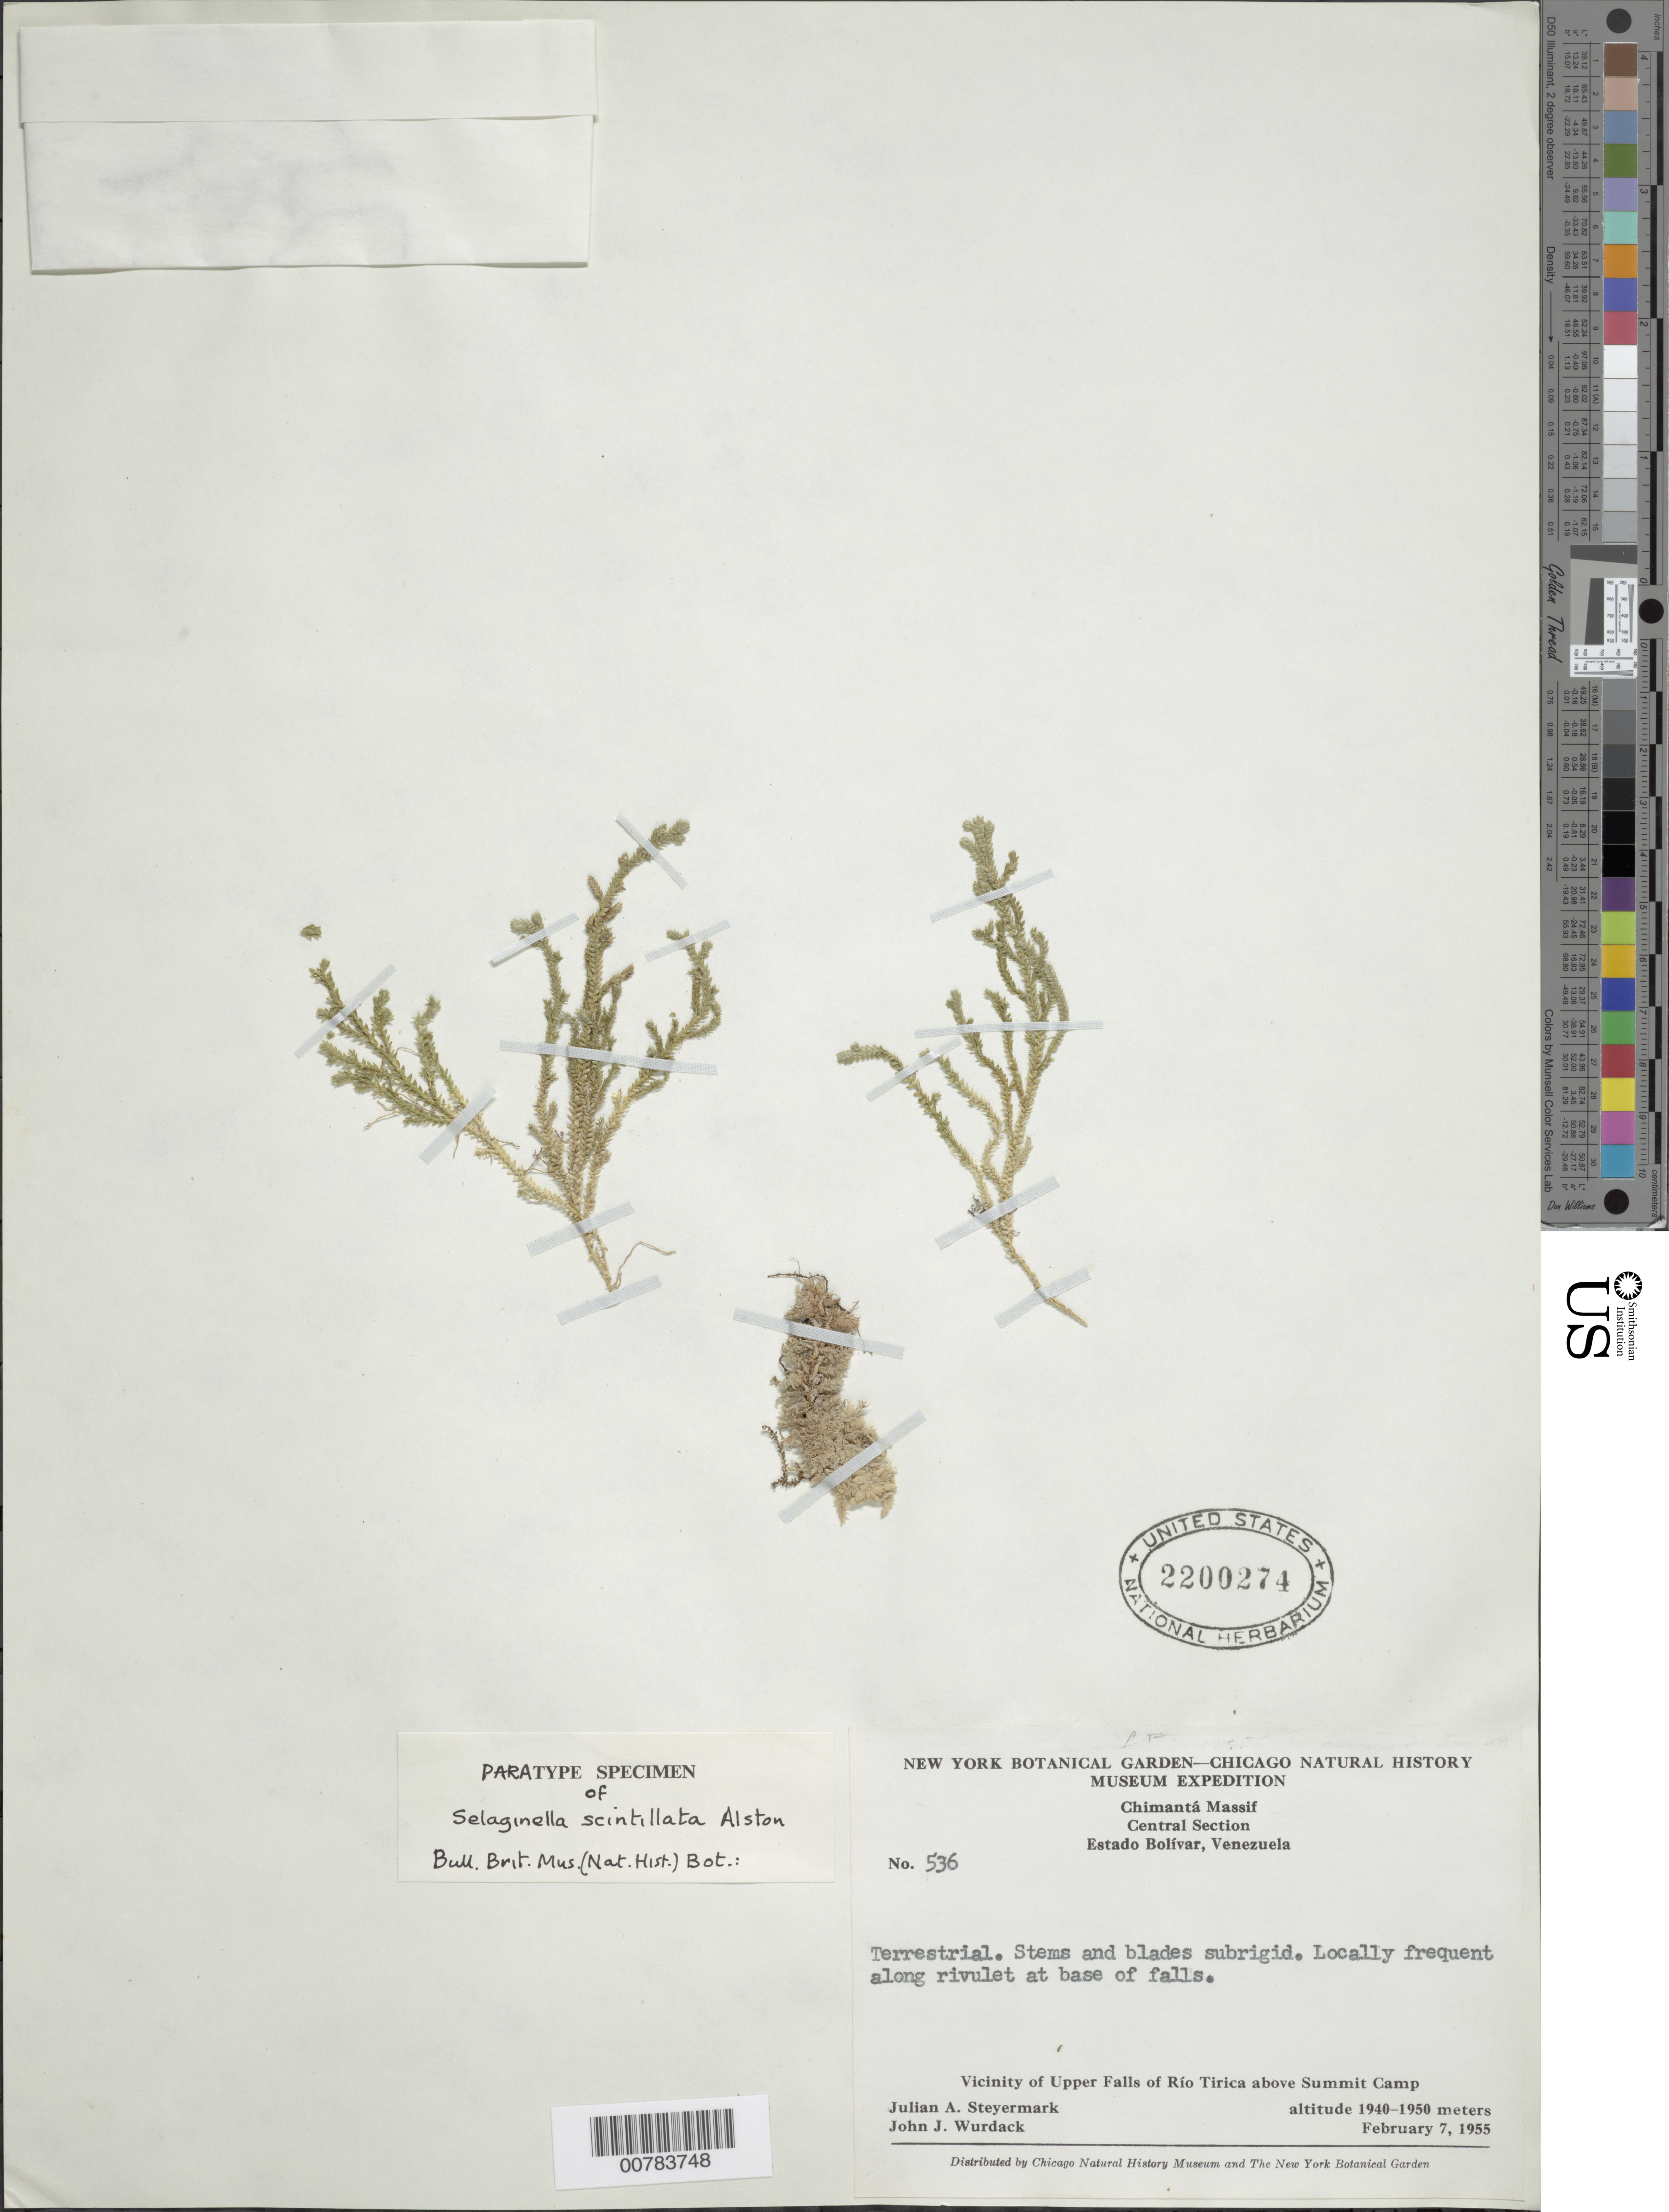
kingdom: Plantae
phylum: Tracheophyta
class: Lycopodiopsida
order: Selaginellales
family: Selaginellaceae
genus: Selaginella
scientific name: Selaginella roraimensis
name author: Baker in Thurn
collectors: J. Steyermark & J. J. Wurdack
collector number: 55 536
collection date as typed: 7-Feb-55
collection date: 1955-02-07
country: Venezuela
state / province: Bolívar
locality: Chimantá Massif, Upper Falls of Río Tirica above Summit Camp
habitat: Along rivulet at base of falls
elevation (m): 1940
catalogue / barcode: US 2200274